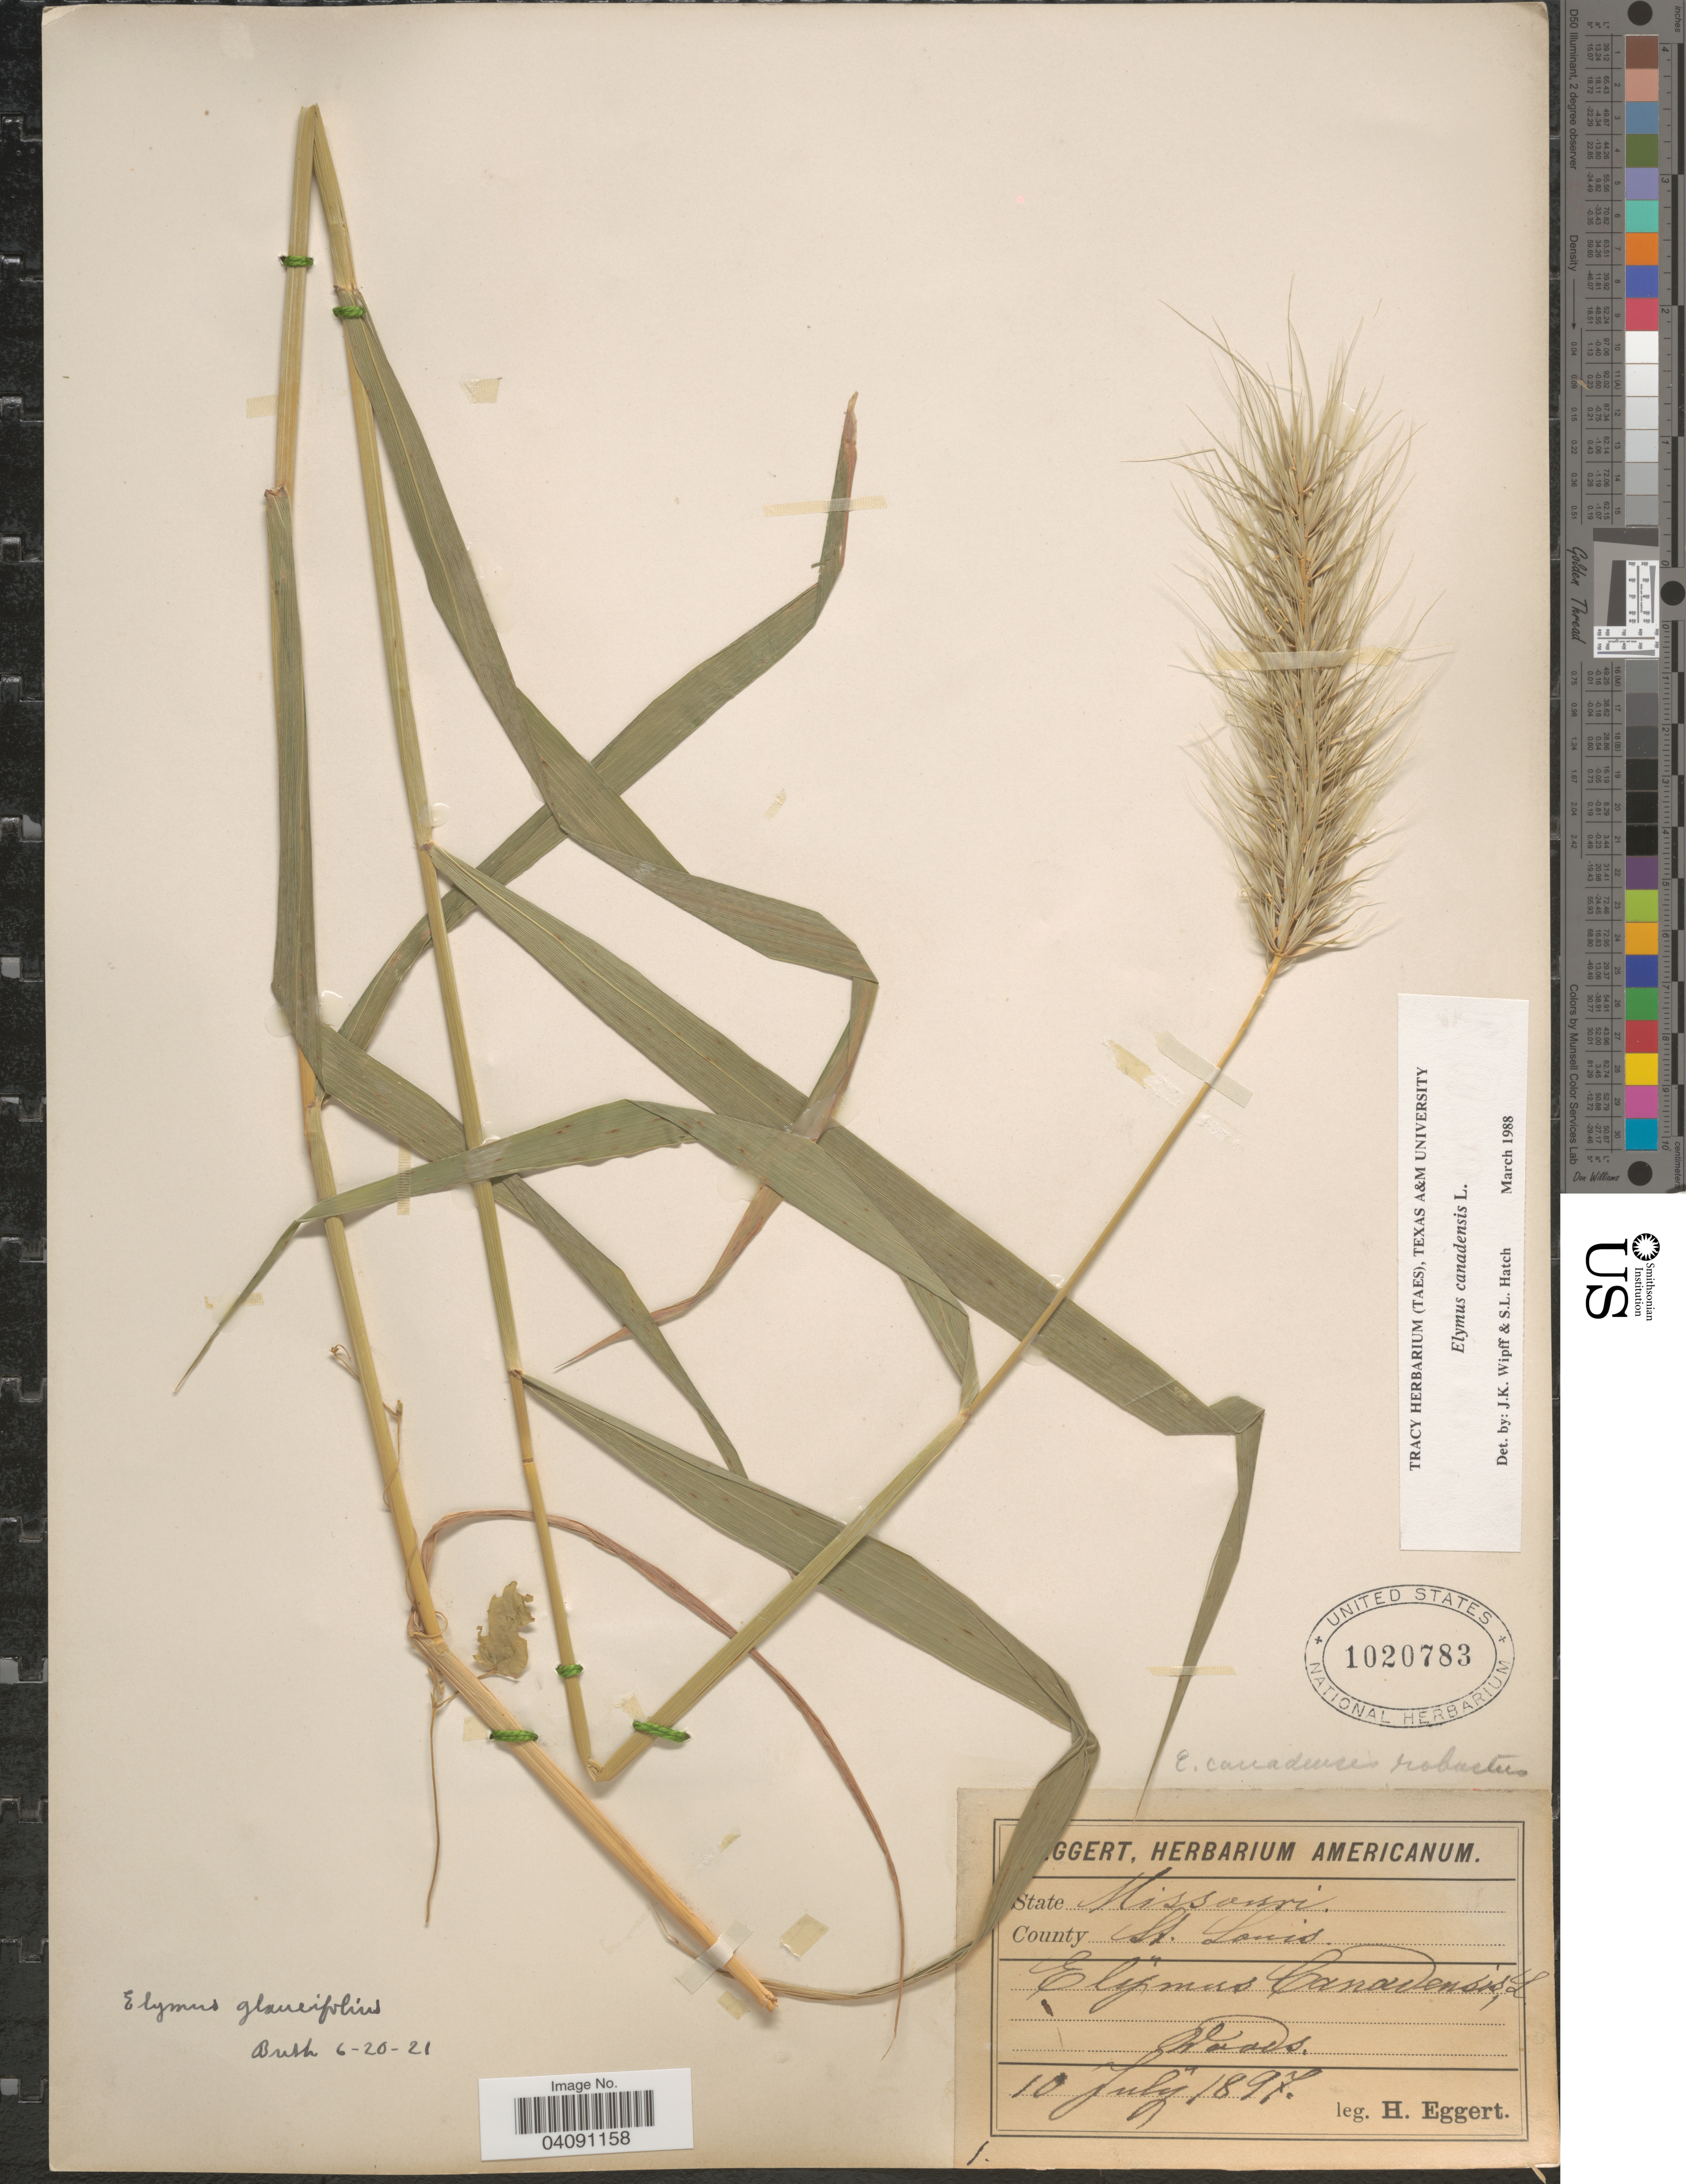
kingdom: Plantae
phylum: Tracheophyta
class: Liliopsida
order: Poales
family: Poaceae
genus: Elymus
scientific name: Elymus canadensis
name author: L.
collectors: H. Eggert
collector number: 1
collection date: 1897-07-10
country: United States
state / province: Missouri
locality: County St. Louis.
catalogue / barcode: US 1020783